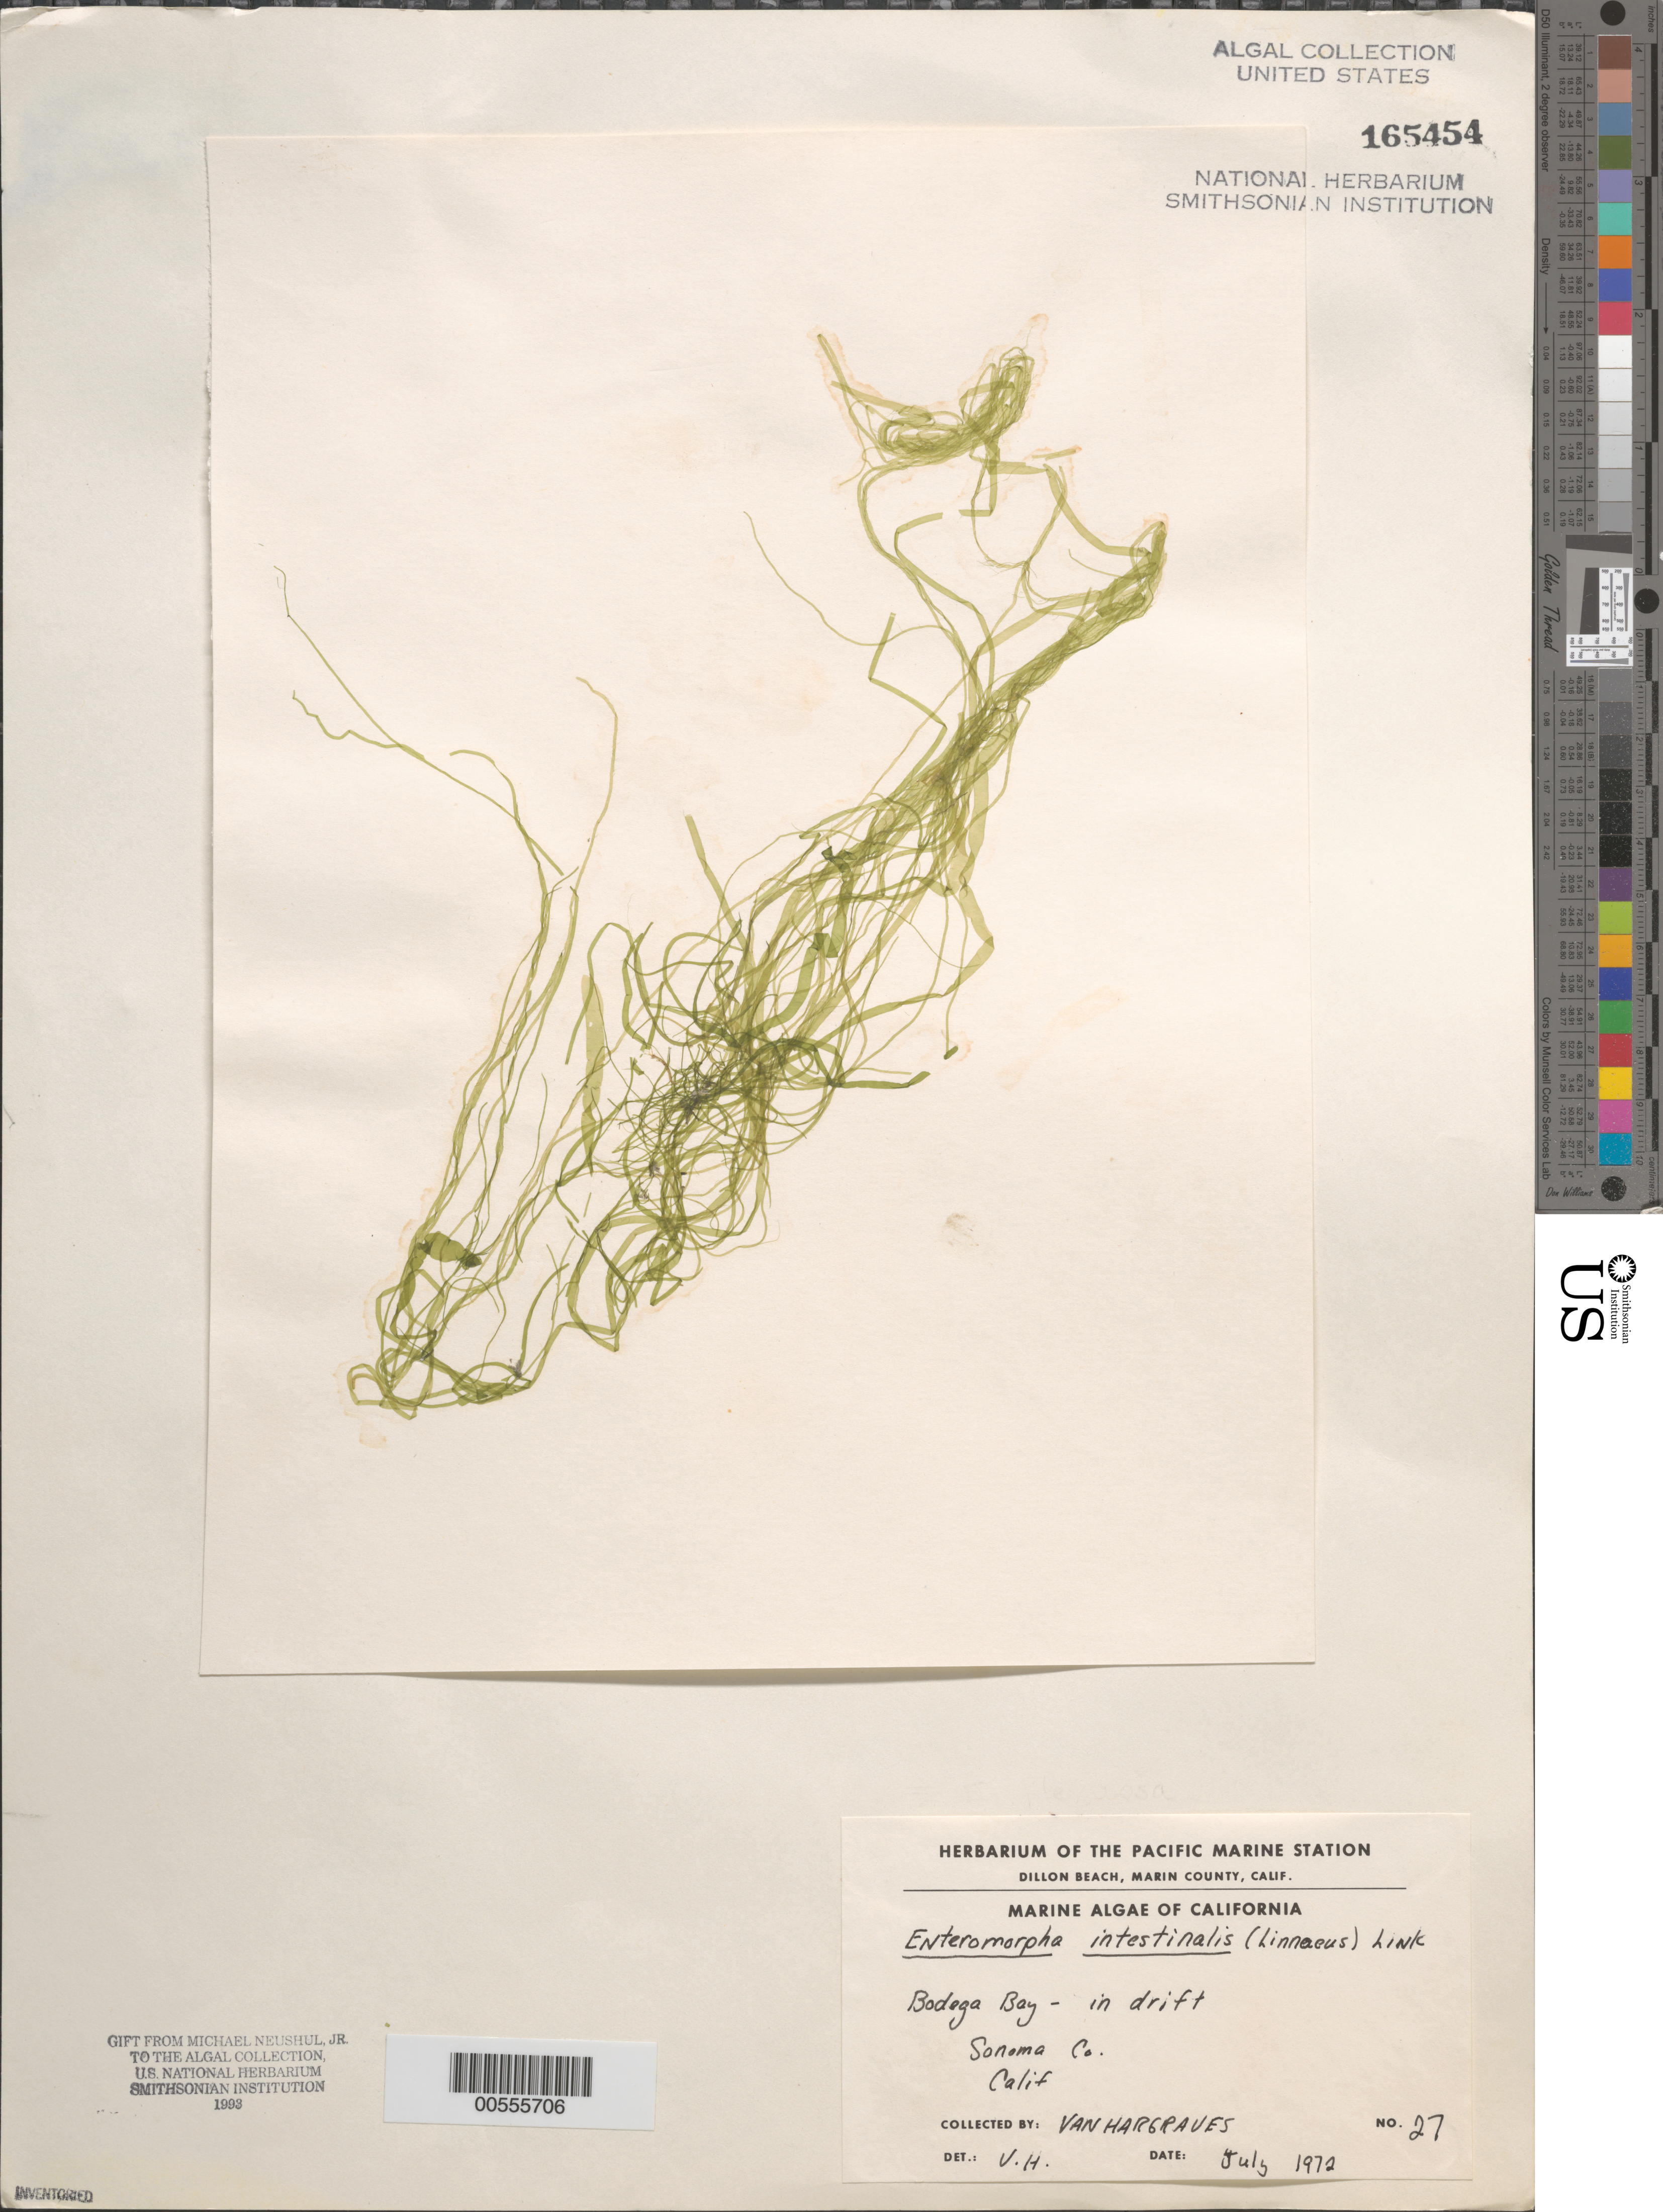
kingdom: Plantae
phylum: Chlorophyta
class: Ulvophyceae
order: Ulvales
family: Ulvaceae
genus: Ulva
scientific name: Ulva intestinalis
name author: L.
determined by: Algae name updating Project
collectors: V. Hargraves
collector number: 27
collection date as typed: Jul 1972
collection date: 1972-07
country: United States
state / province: California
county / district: Sonoma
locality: Bodega Bay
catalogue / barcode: US 165454